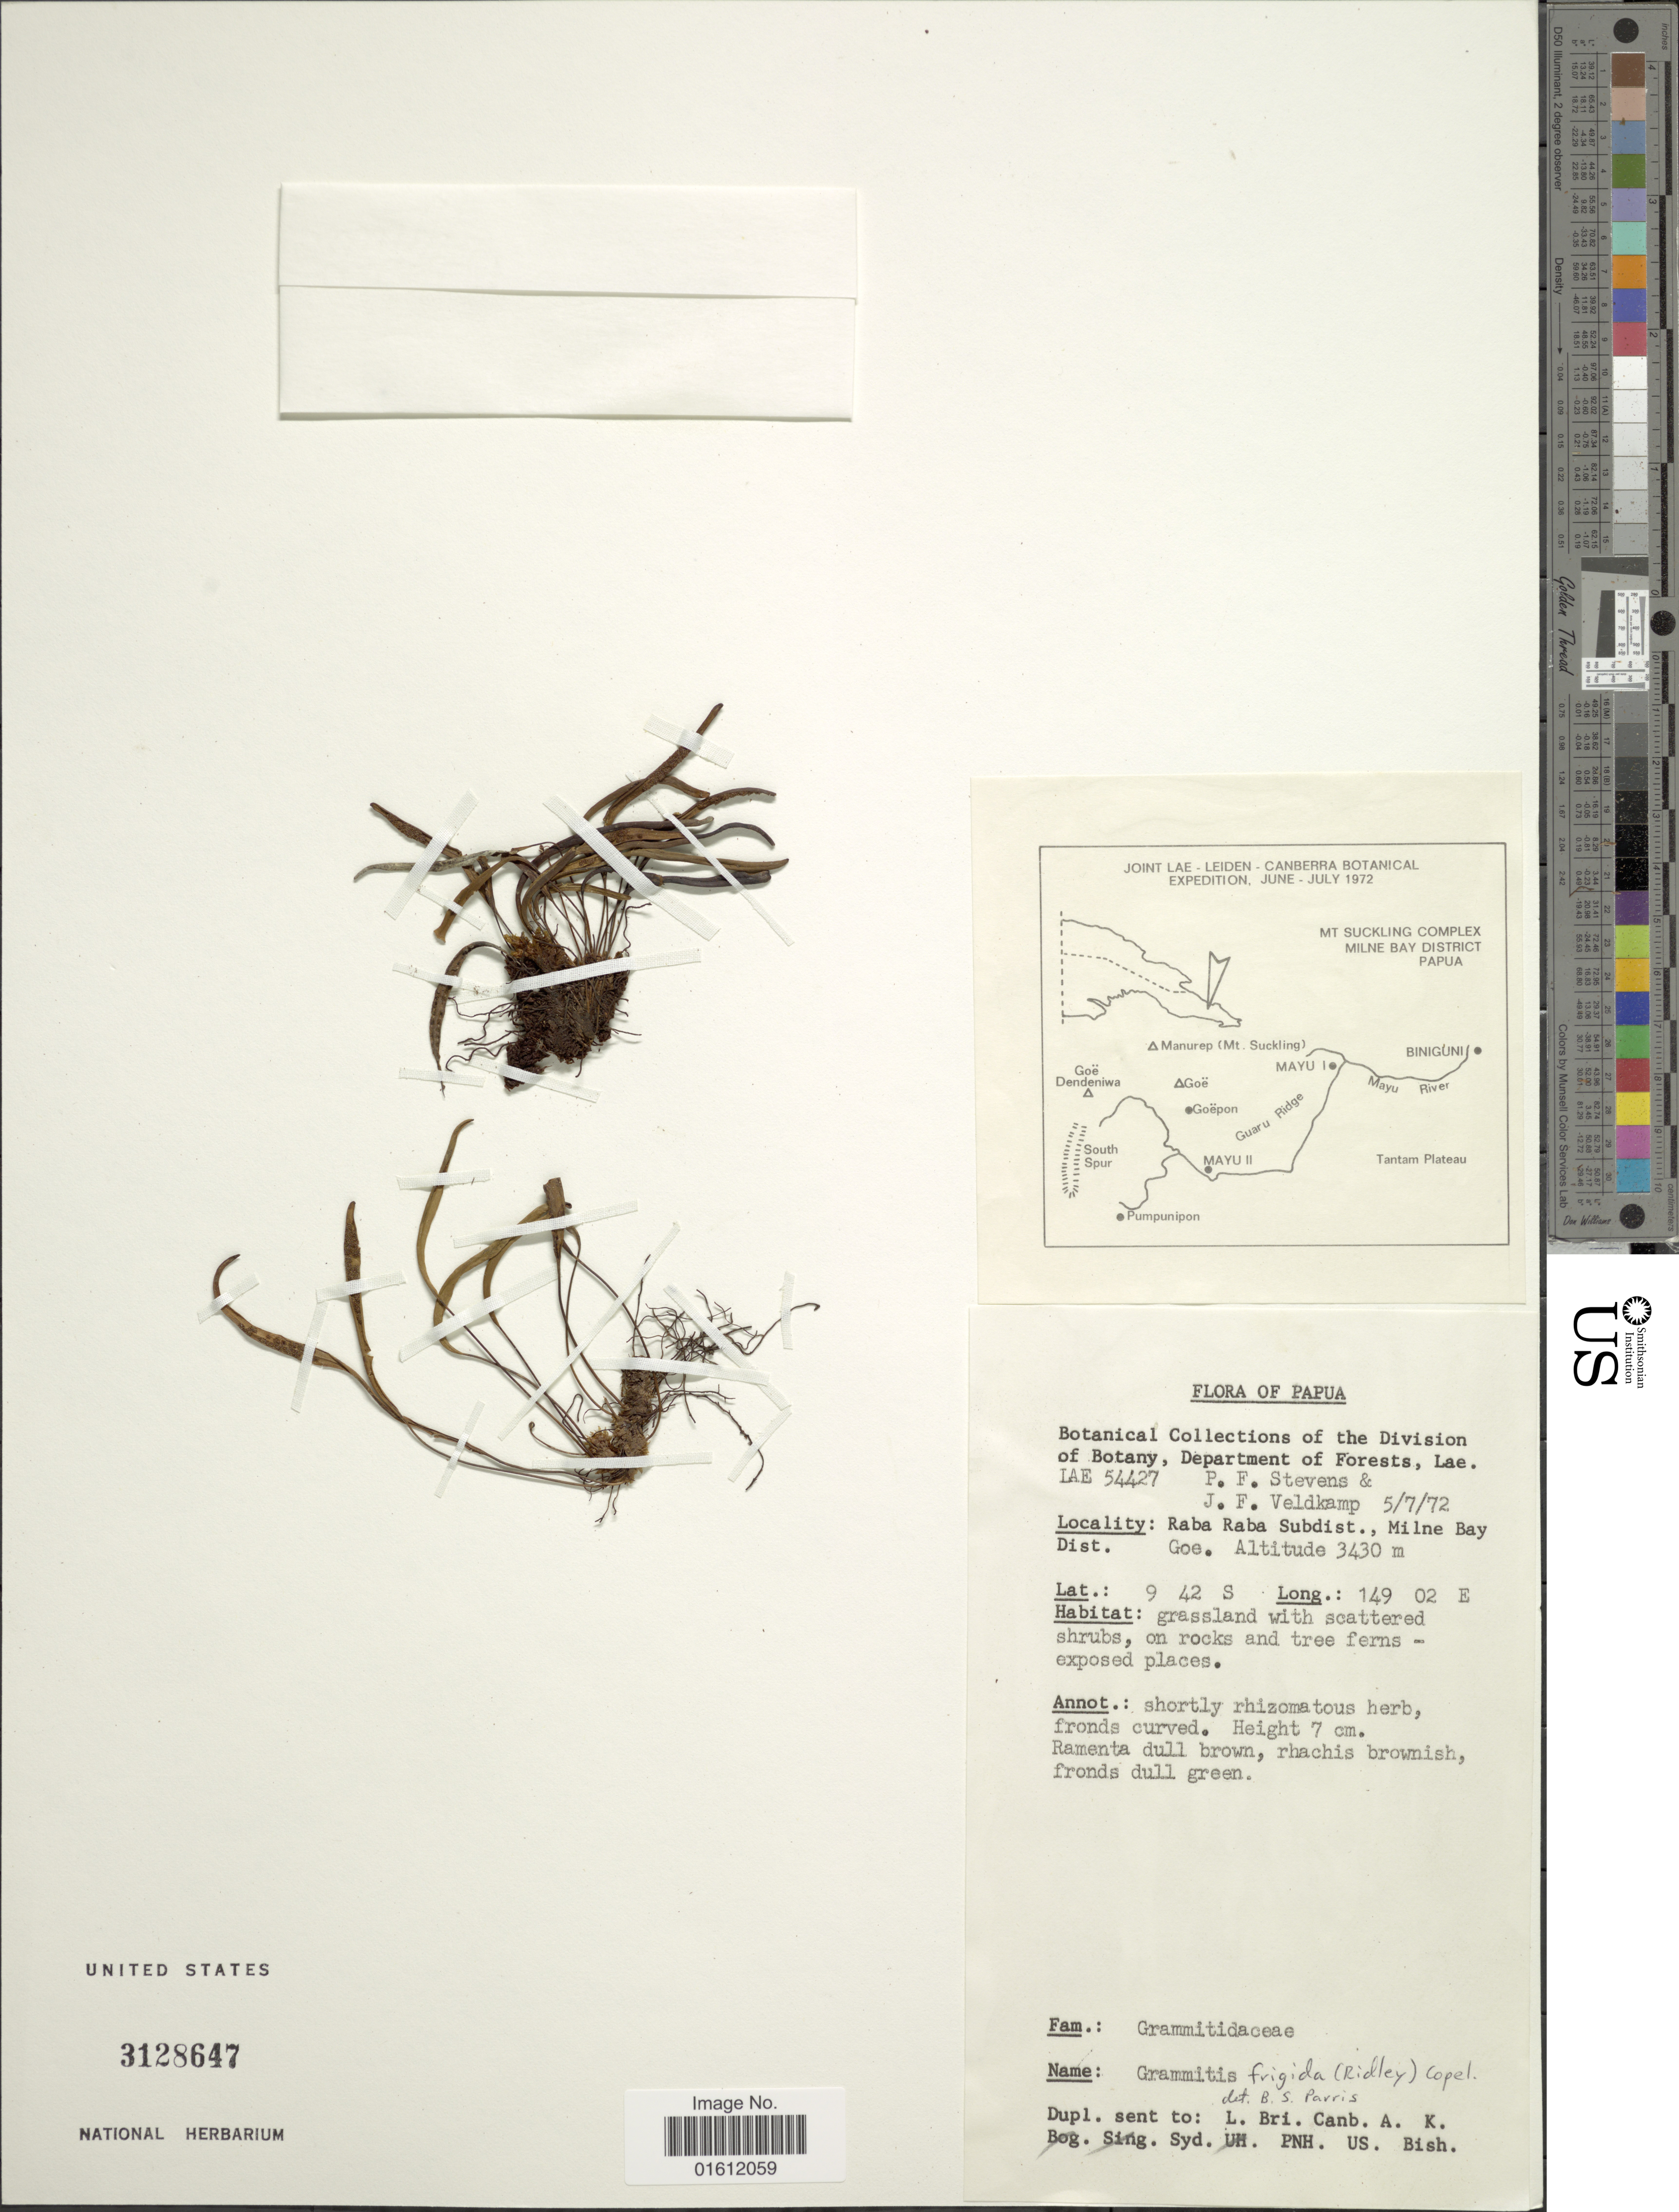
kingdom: Plantae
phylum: Tracheophyta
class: Polypodiopsida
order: Polypodiales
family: Polypodiaceae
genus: Oreogrammitis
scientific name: Oreogrammitis frigida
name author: (Ridl.) Parris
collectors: P. F. Stevens & J. F. Veldkamp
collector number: LAE 54427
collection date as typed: Transcribed d/m/y: 5/7/72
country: Papua New Guinea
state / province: Milne Bay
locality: Raba Raba Subdist., Milne Bay Dist. Goe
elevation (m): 3430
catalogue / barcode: US 3128647